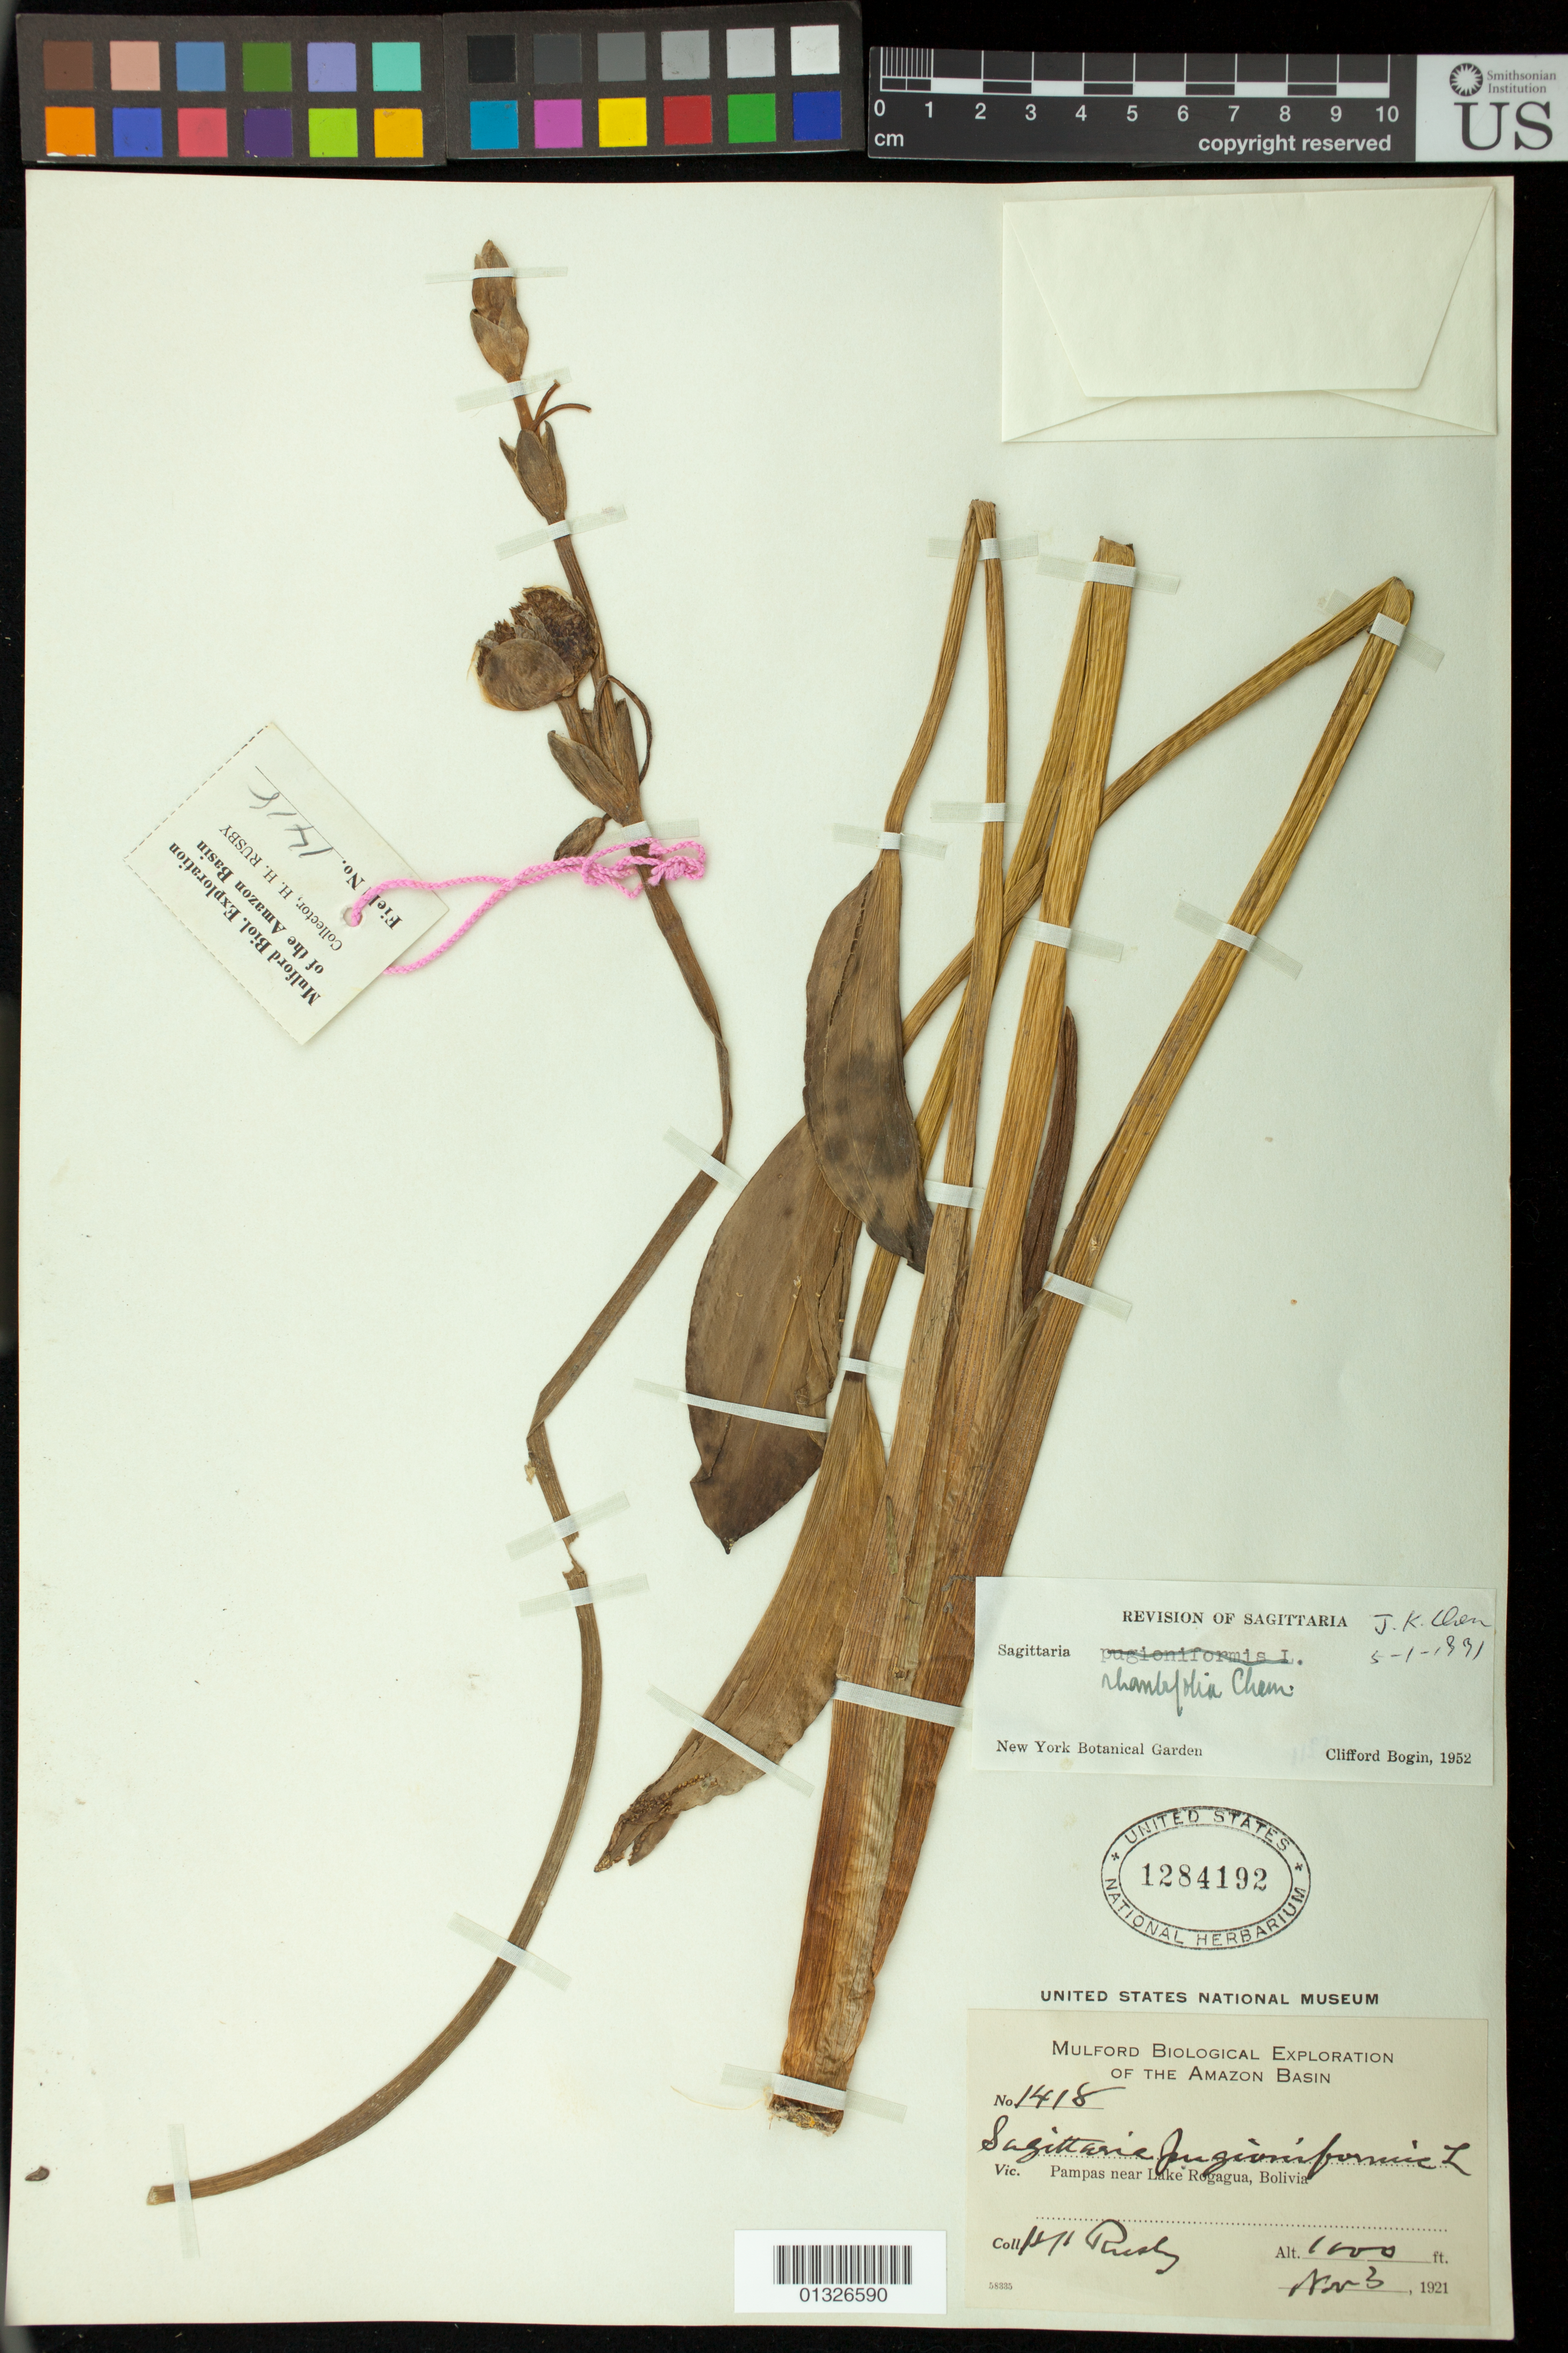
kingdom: Plantae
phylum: Tracheophyta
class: Liliopsida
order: Alismatales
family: Alismataceae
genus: Sagittaria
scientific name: Sagittaria rhombifolia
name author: Cham.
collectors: H. H. Rusby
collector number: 5184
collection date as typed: Nov. 3, 1921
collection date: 1921-11-03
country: Bolivia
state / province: Beni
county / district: José Ballivián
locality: Pampas near Lake Rogagua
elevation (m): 305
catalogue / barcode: US 2561471